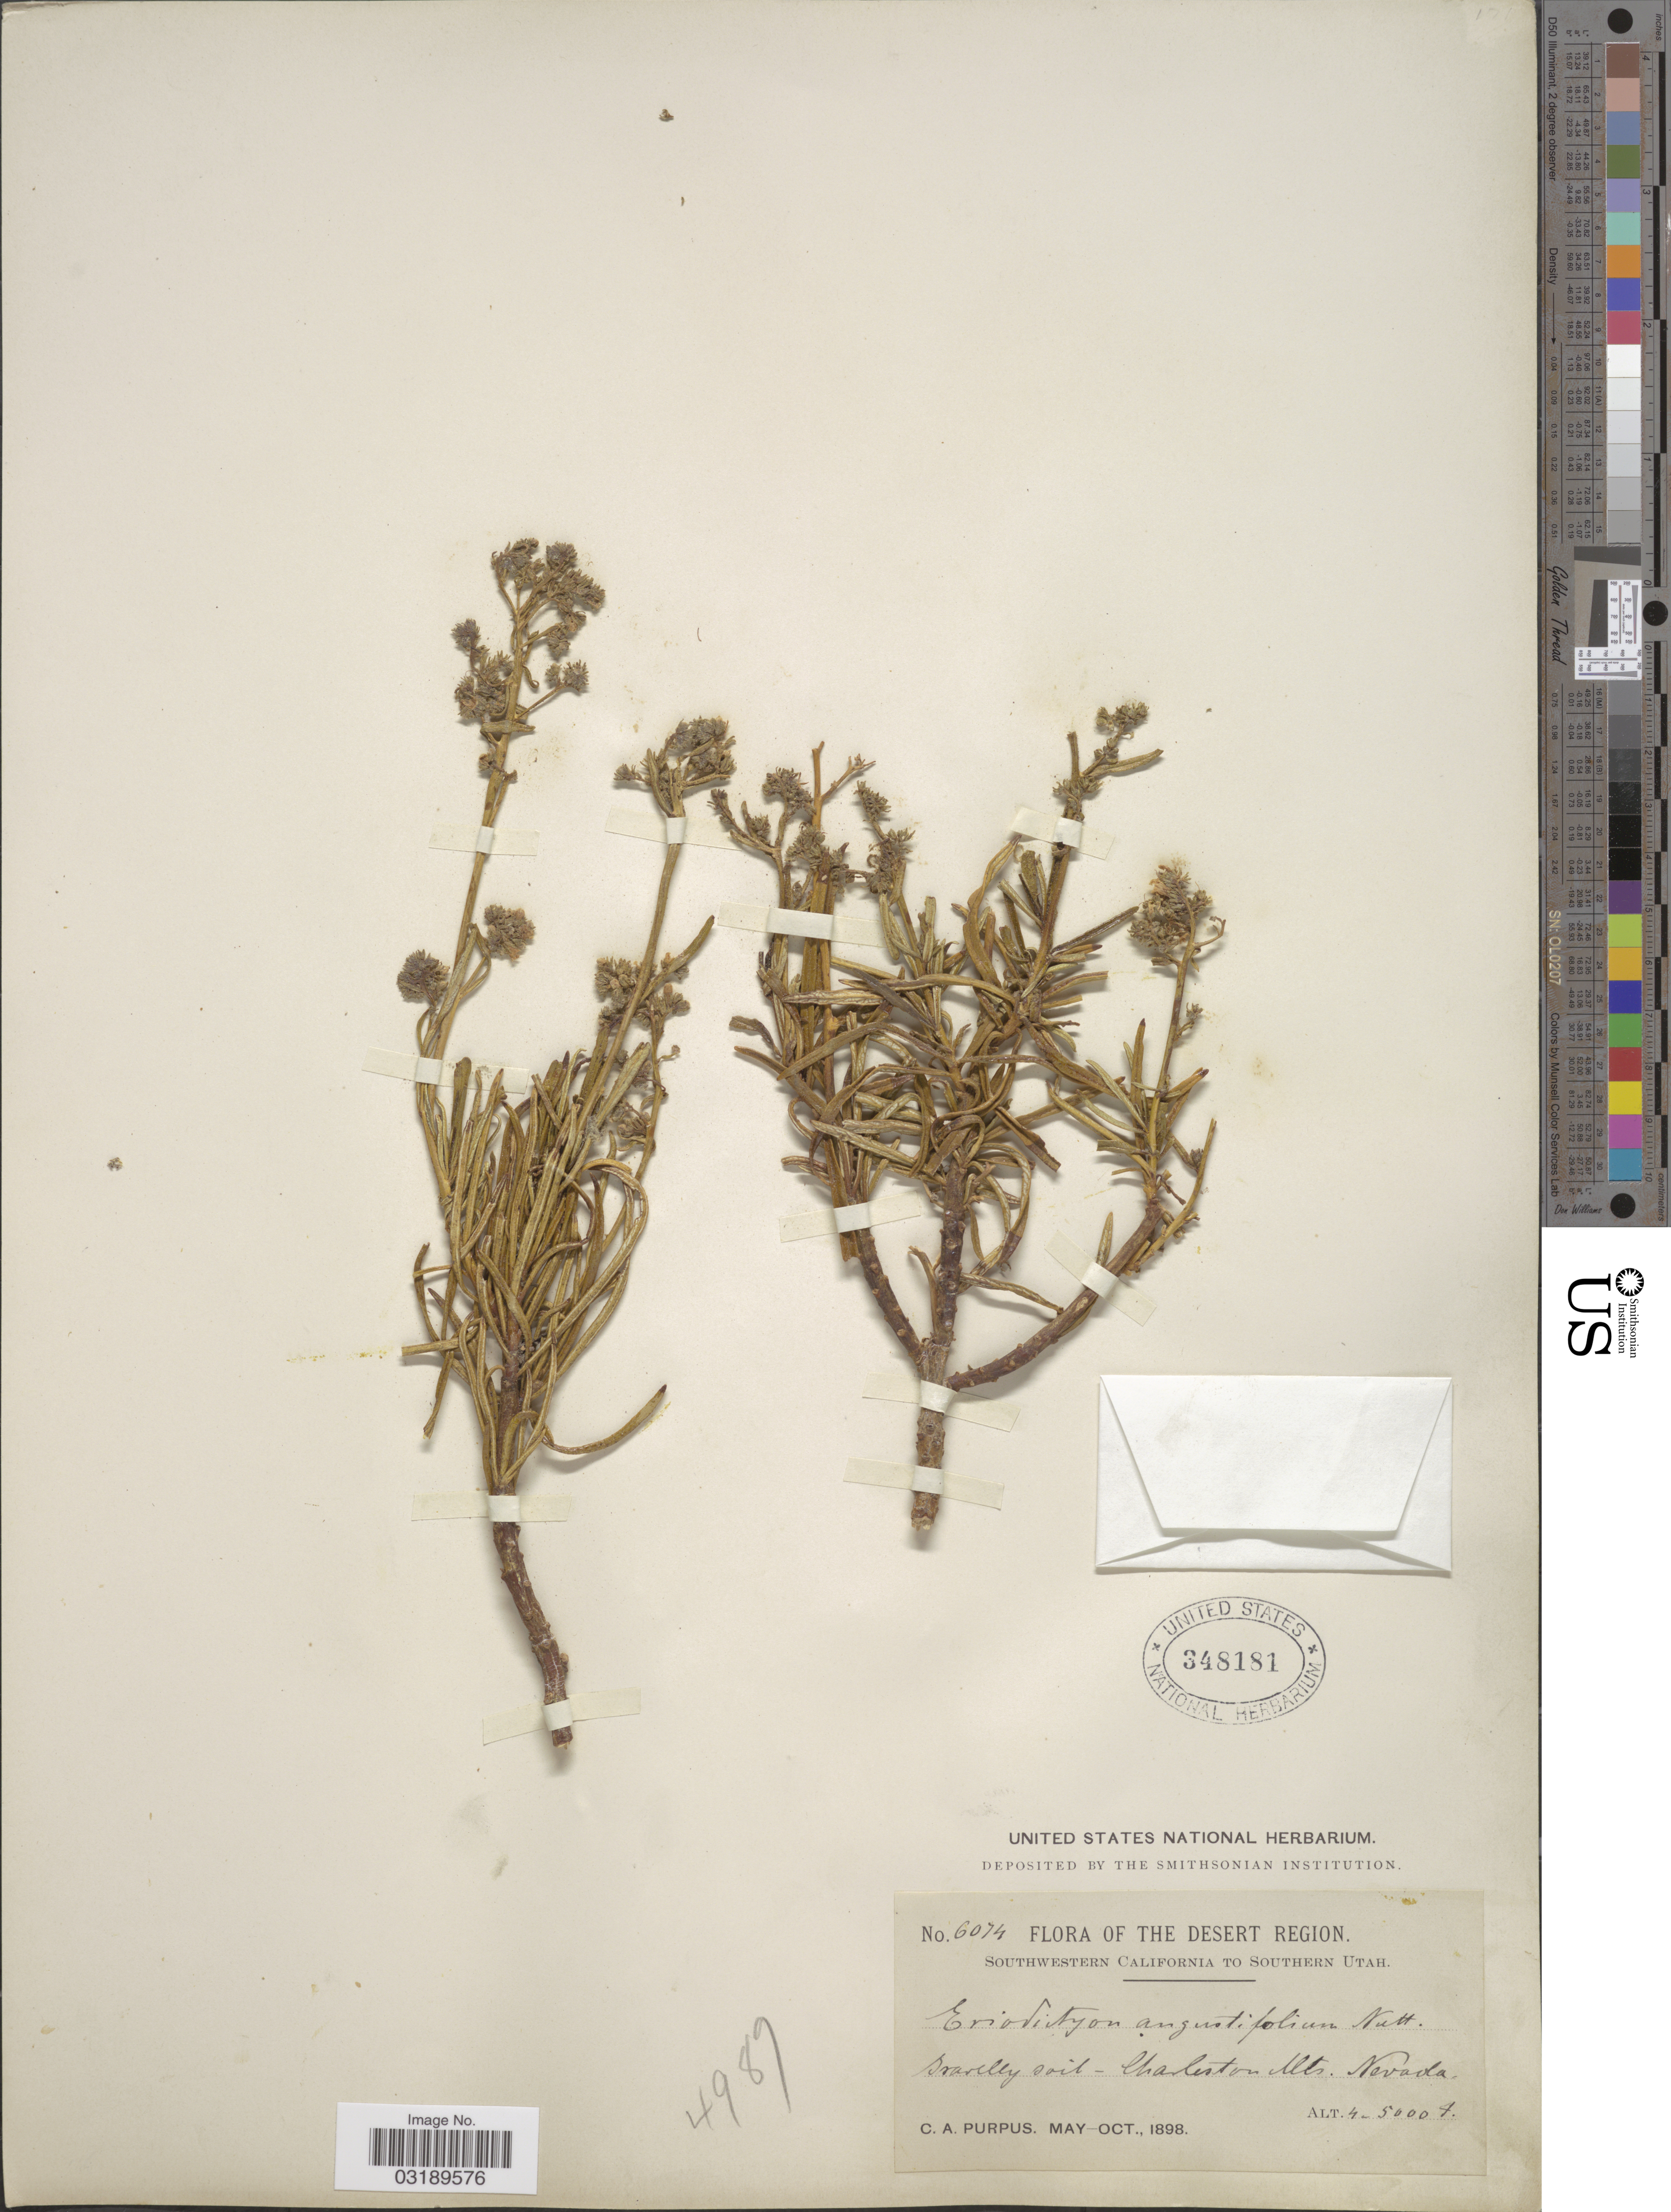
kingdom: Plantae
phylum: Tracheophyta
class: Magnoliopsida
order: Boraginales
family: Namaceae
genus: Eriodictyon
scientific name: Eriodictyon angustifolium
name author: Nutt.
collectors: C. A. Purpus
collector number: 6074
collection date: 1898-05/1898-10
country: United States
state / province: Nevada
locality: Charleston Mts. The Desert Region.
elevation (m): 1219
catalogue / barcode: US 348181